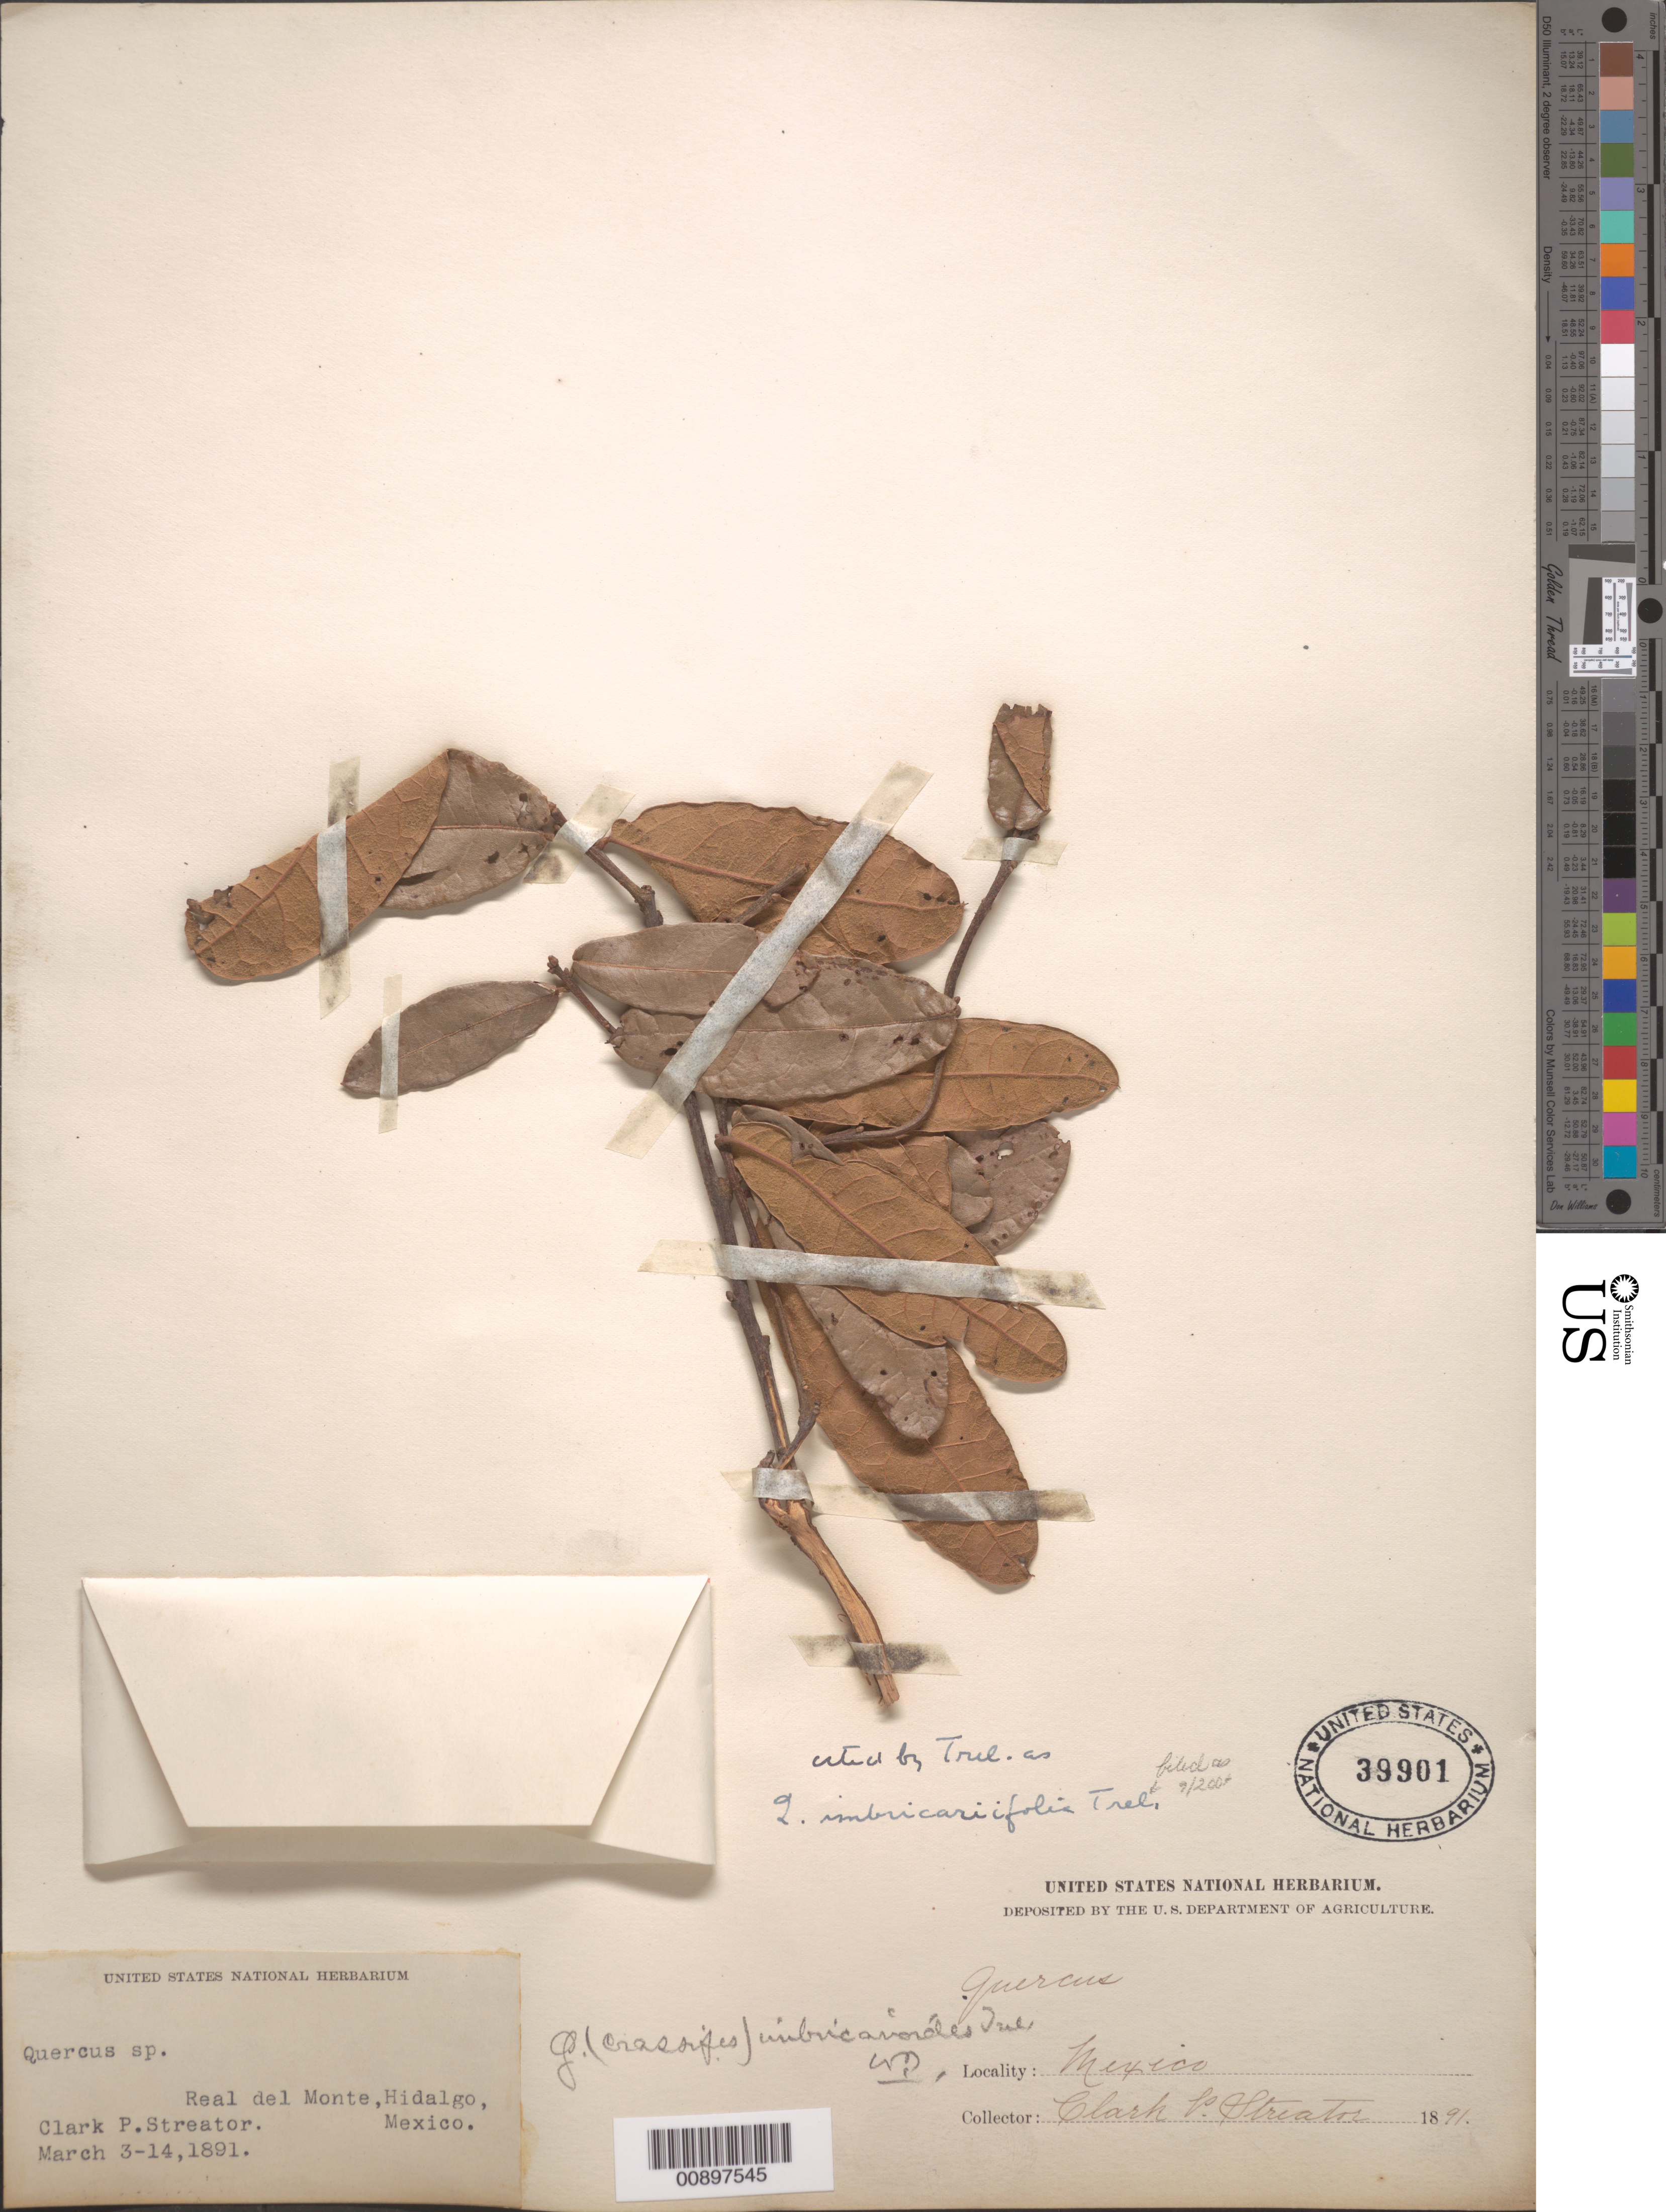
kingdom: Plantae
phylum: Tracheophyta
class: Magnoliopsida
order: Fagales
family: Fagaceae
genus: Quercus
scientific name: Quercus imbricariaefolia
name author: Trel.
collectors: Streator, C. P.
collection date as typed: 03 Mar 1891 to 14 Mar 1891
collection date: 1891-03-03/1891-03-14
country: Mexico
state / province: Hidalgo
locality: Real del Monte, Hidalgo.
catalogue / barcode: US 39901